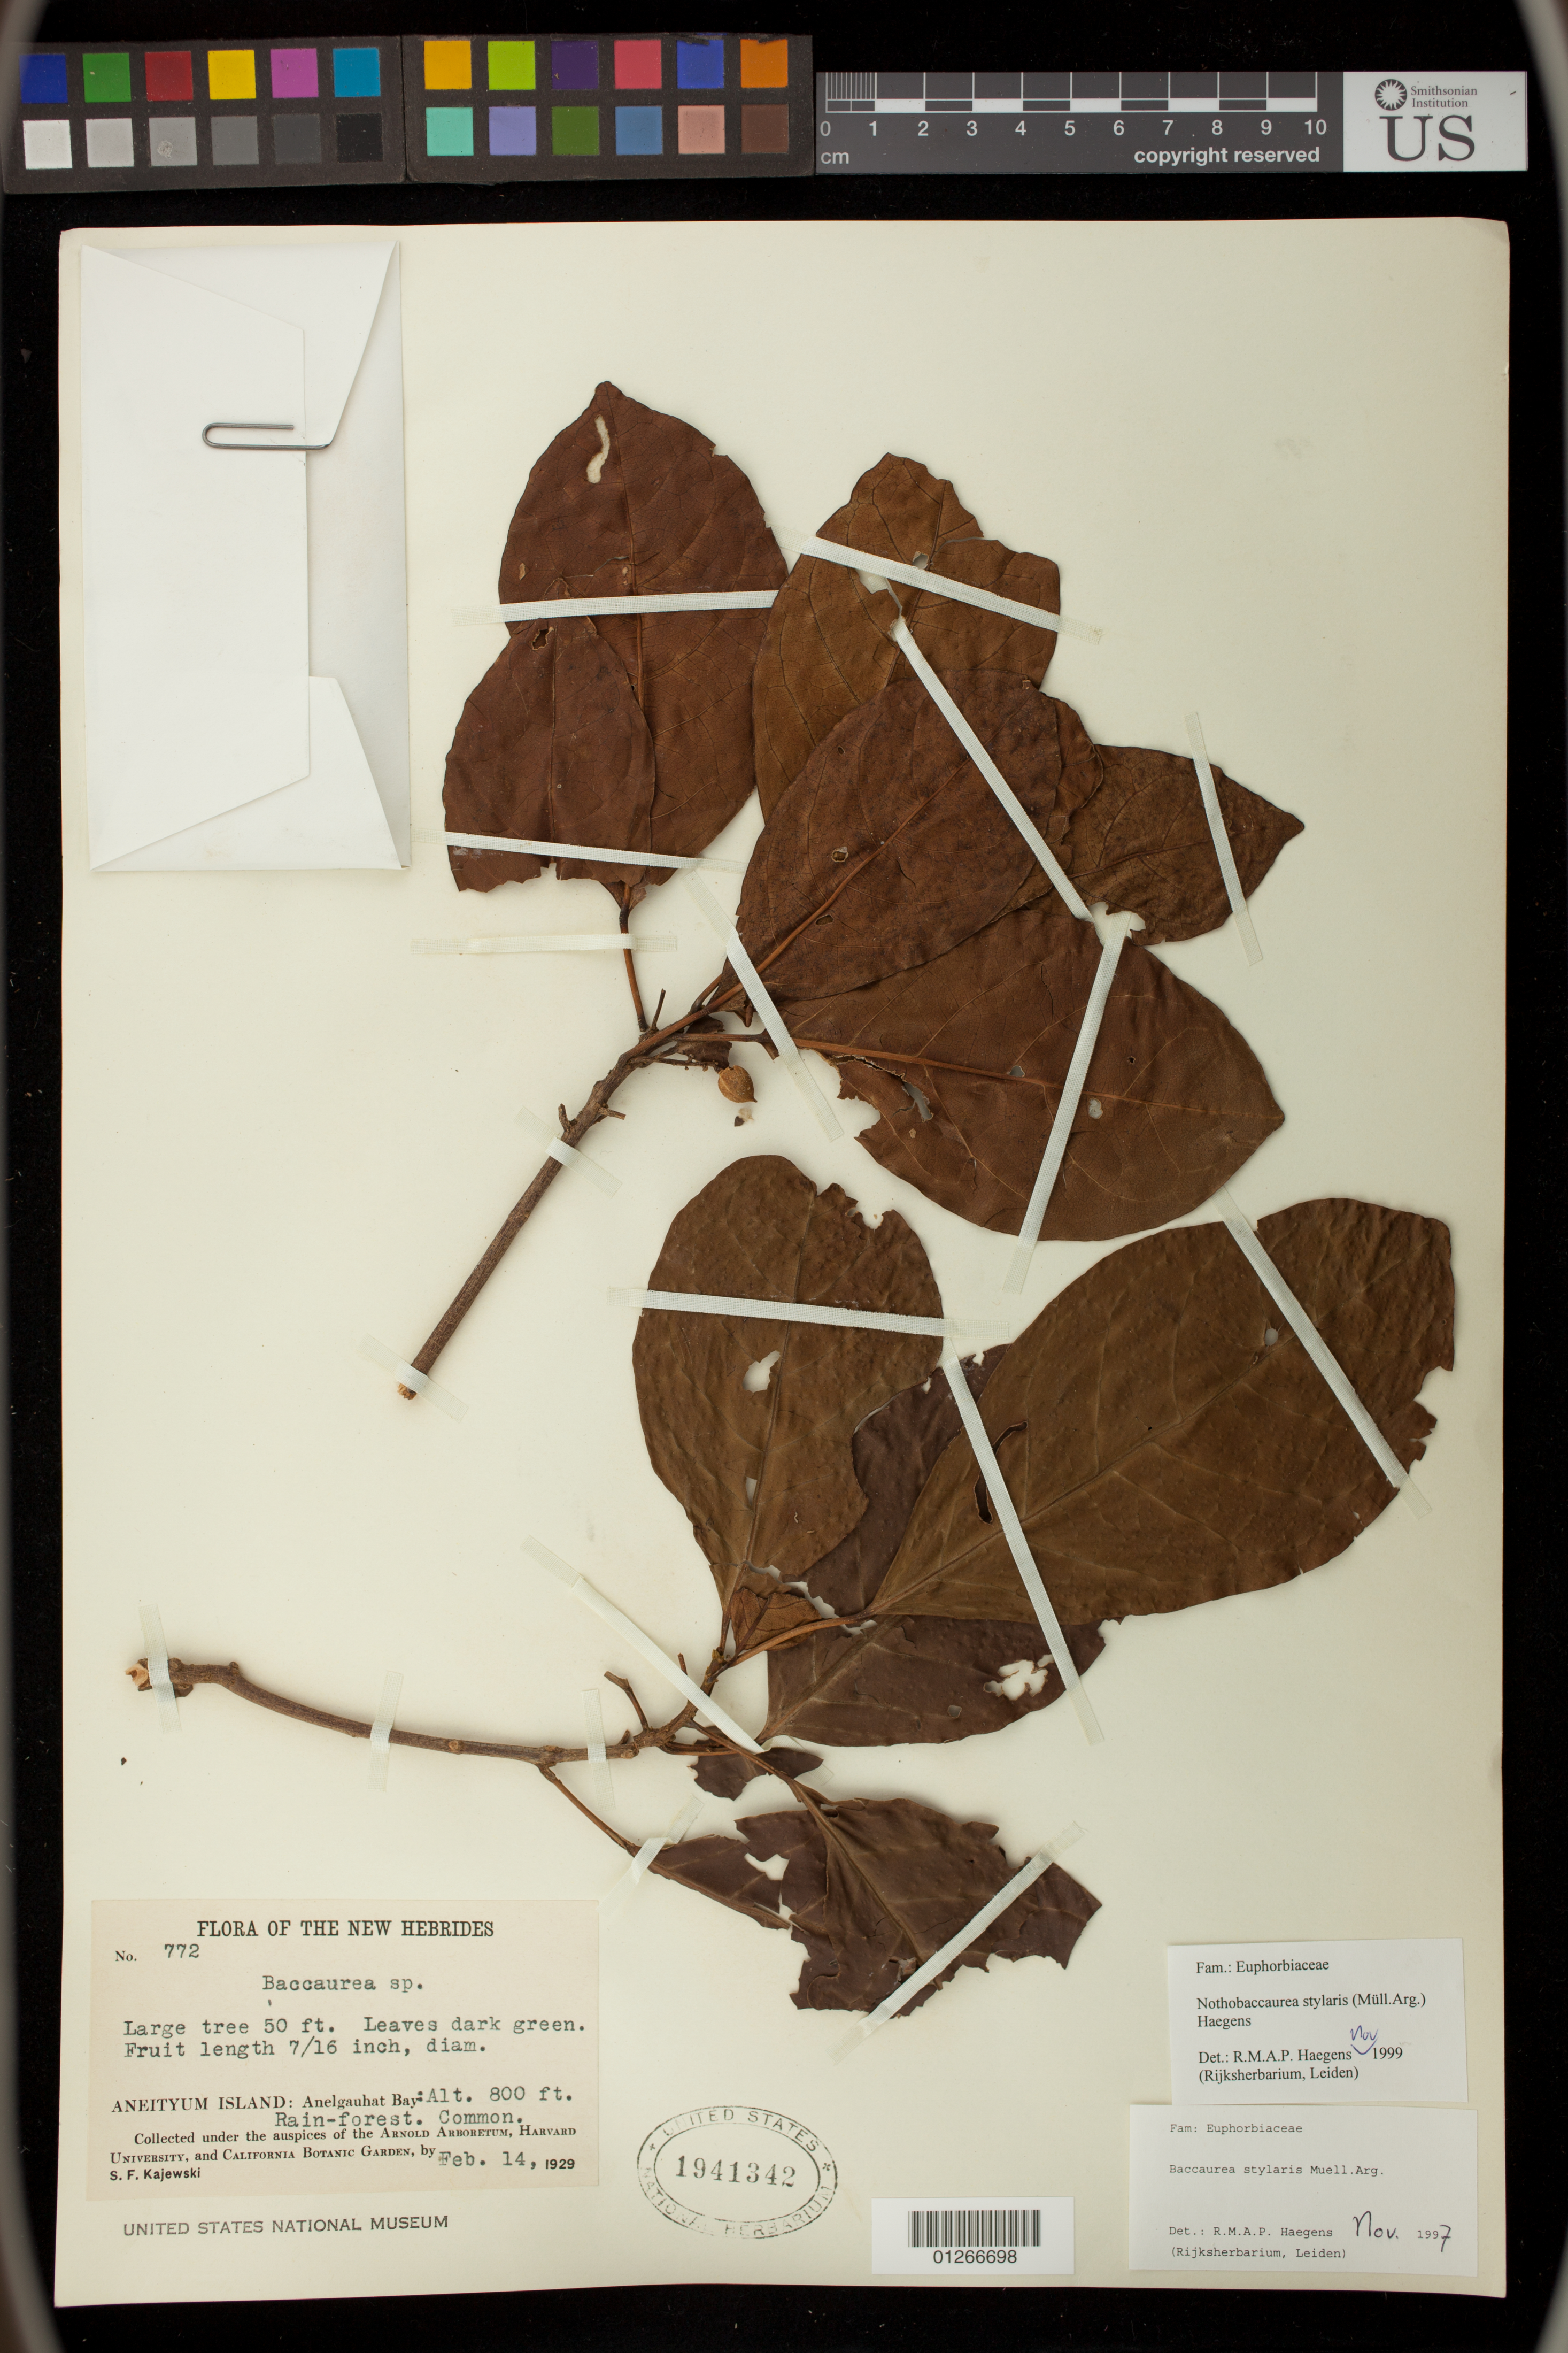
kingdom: Plantae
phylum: Tracheophyta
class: Magnoliopsida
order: Malpighiales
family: Phyllanthaceae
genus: Nothobaccaurea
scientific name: Nothobaccaurea stylaris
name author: (Müll. Arg.) Haegens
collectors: S. Kajewski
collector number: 772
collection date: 1929-02-14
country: Vanuatu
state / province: Tafea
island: Anatom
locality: New Hebrides. Aneityum Island: Anelgauhat Bay.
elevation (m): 244